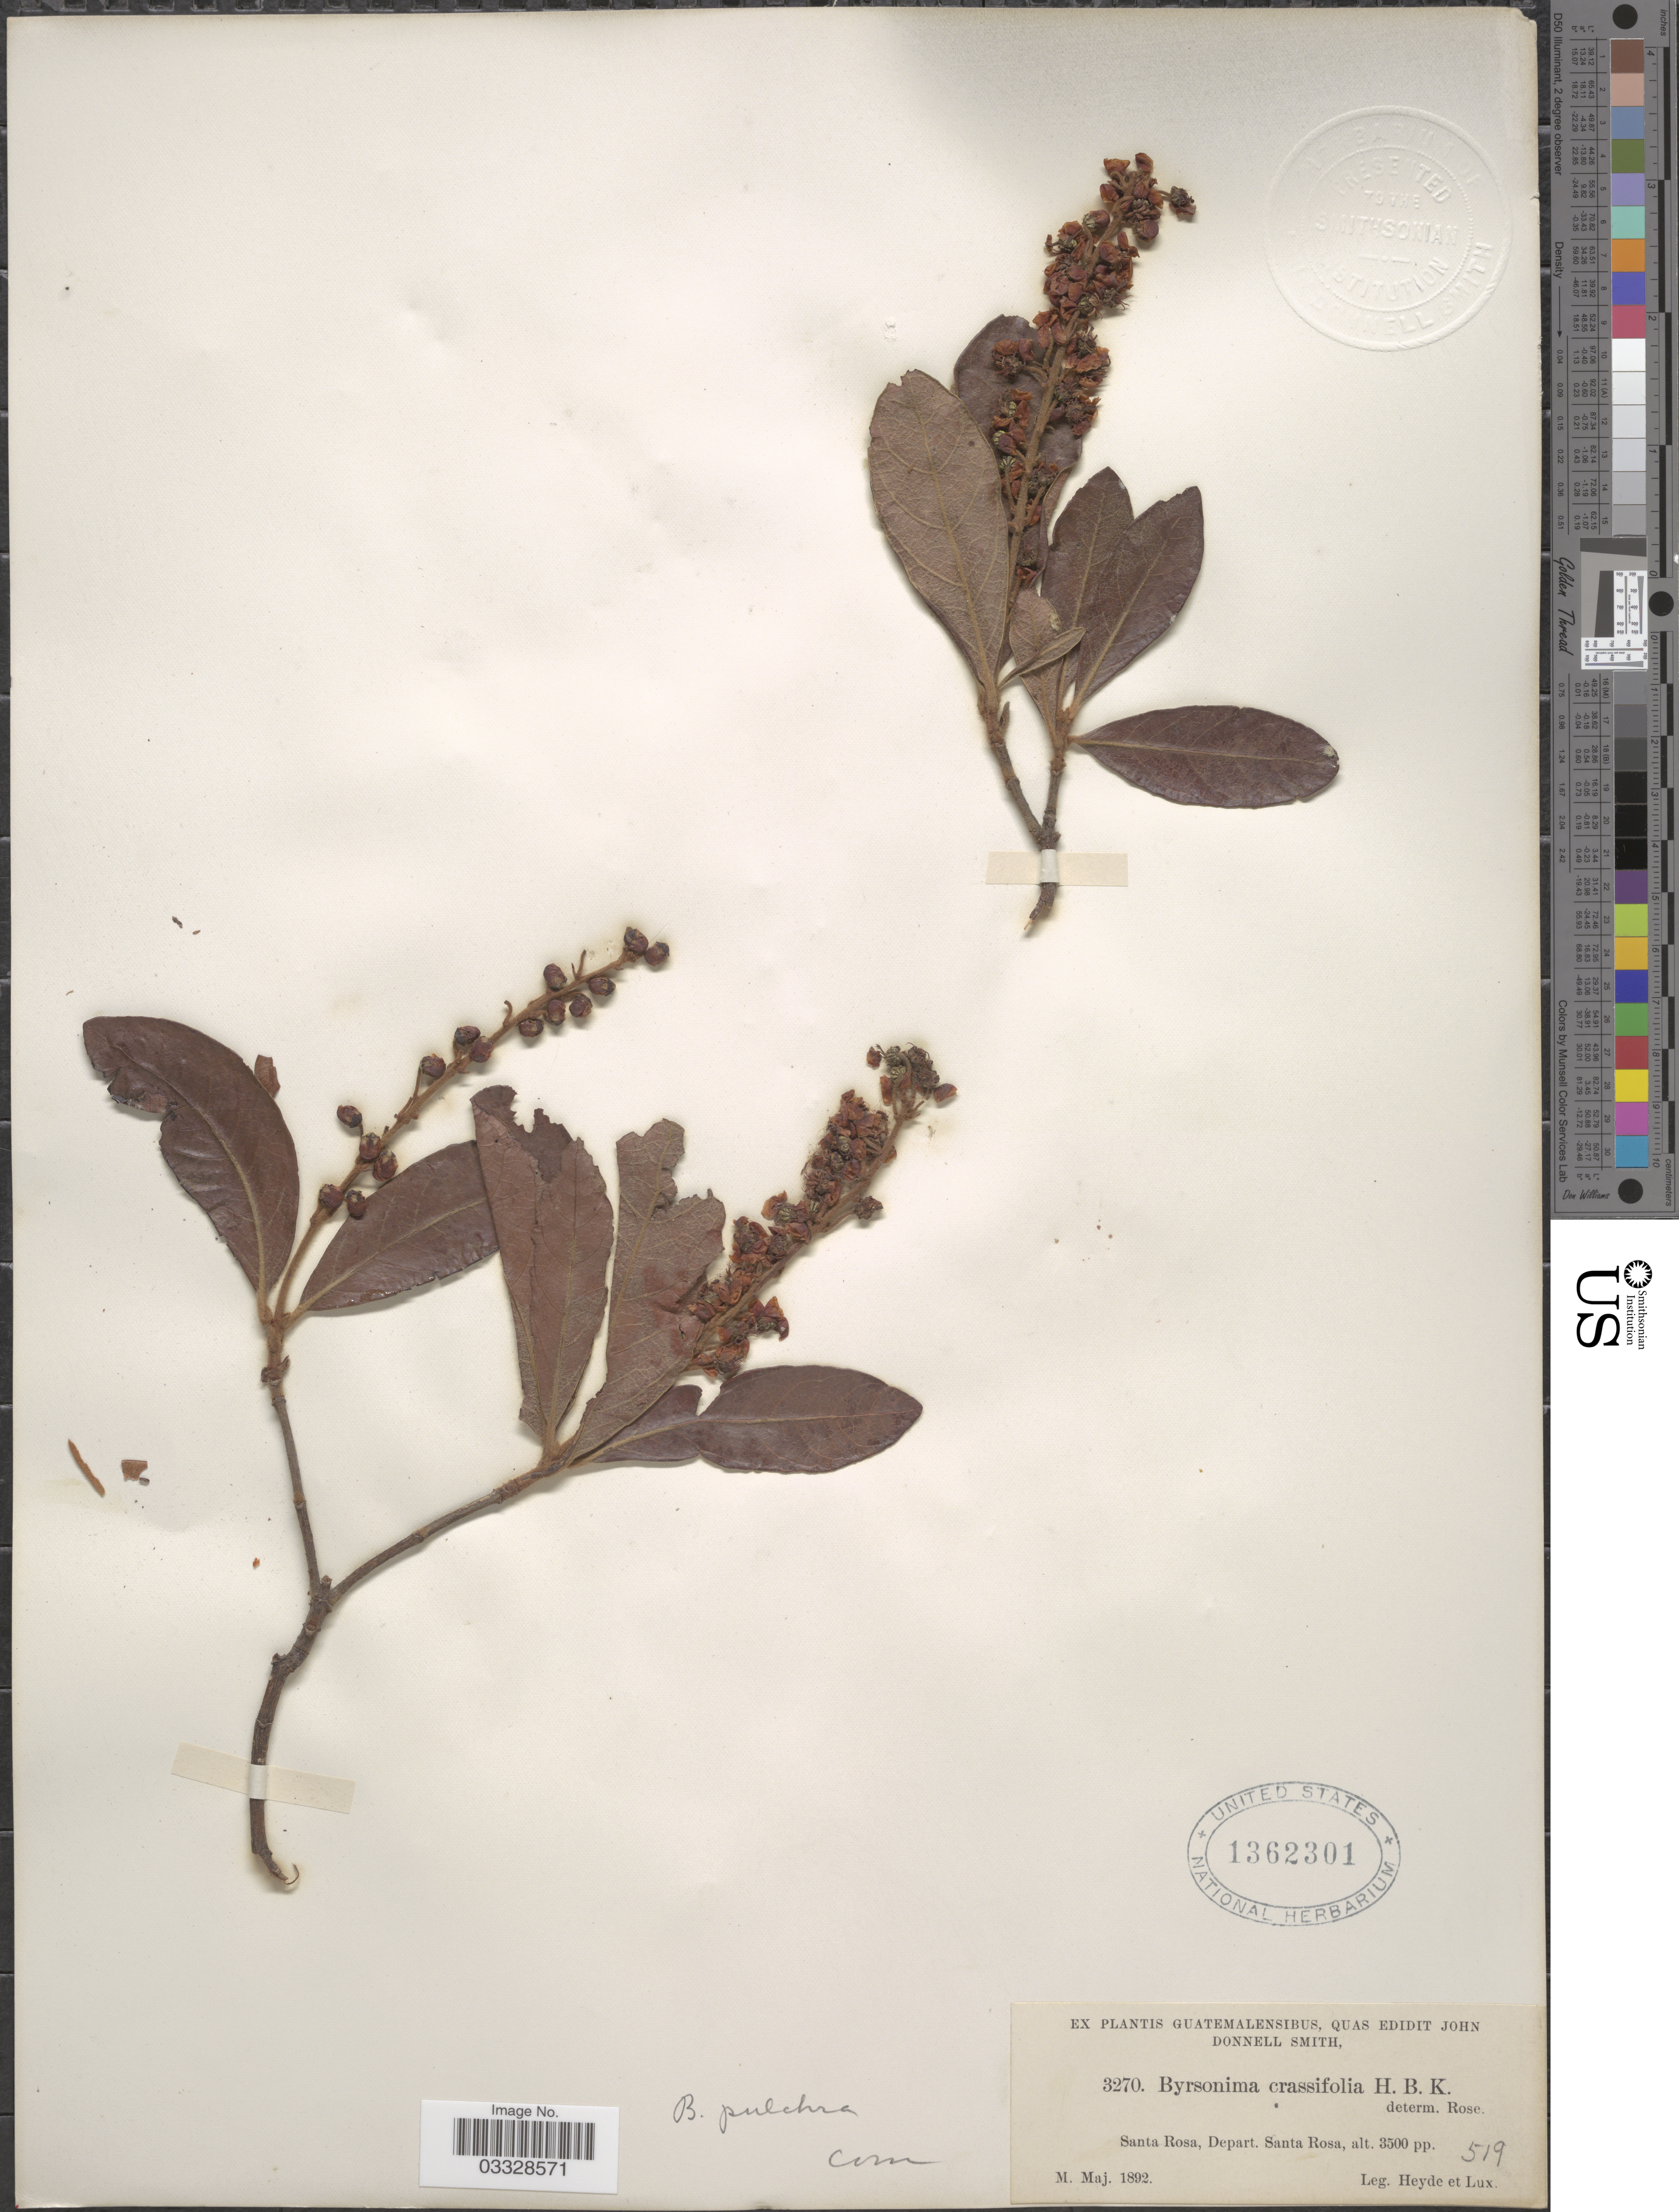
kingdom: Plantae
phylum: Tracheophyta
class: Magnoliopsida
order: Malpighiales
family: Malpighiaceae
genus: Byrsonima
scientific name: Byrsonima crassifolia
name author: (L.) Kunth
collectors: Heyde & Lux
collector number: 3270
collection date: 1892-05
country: Guatemala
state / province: Santa Rosa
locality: Santa Rosa, Depart. Santa Rosa.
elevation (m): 1067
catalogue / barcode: US 1362301